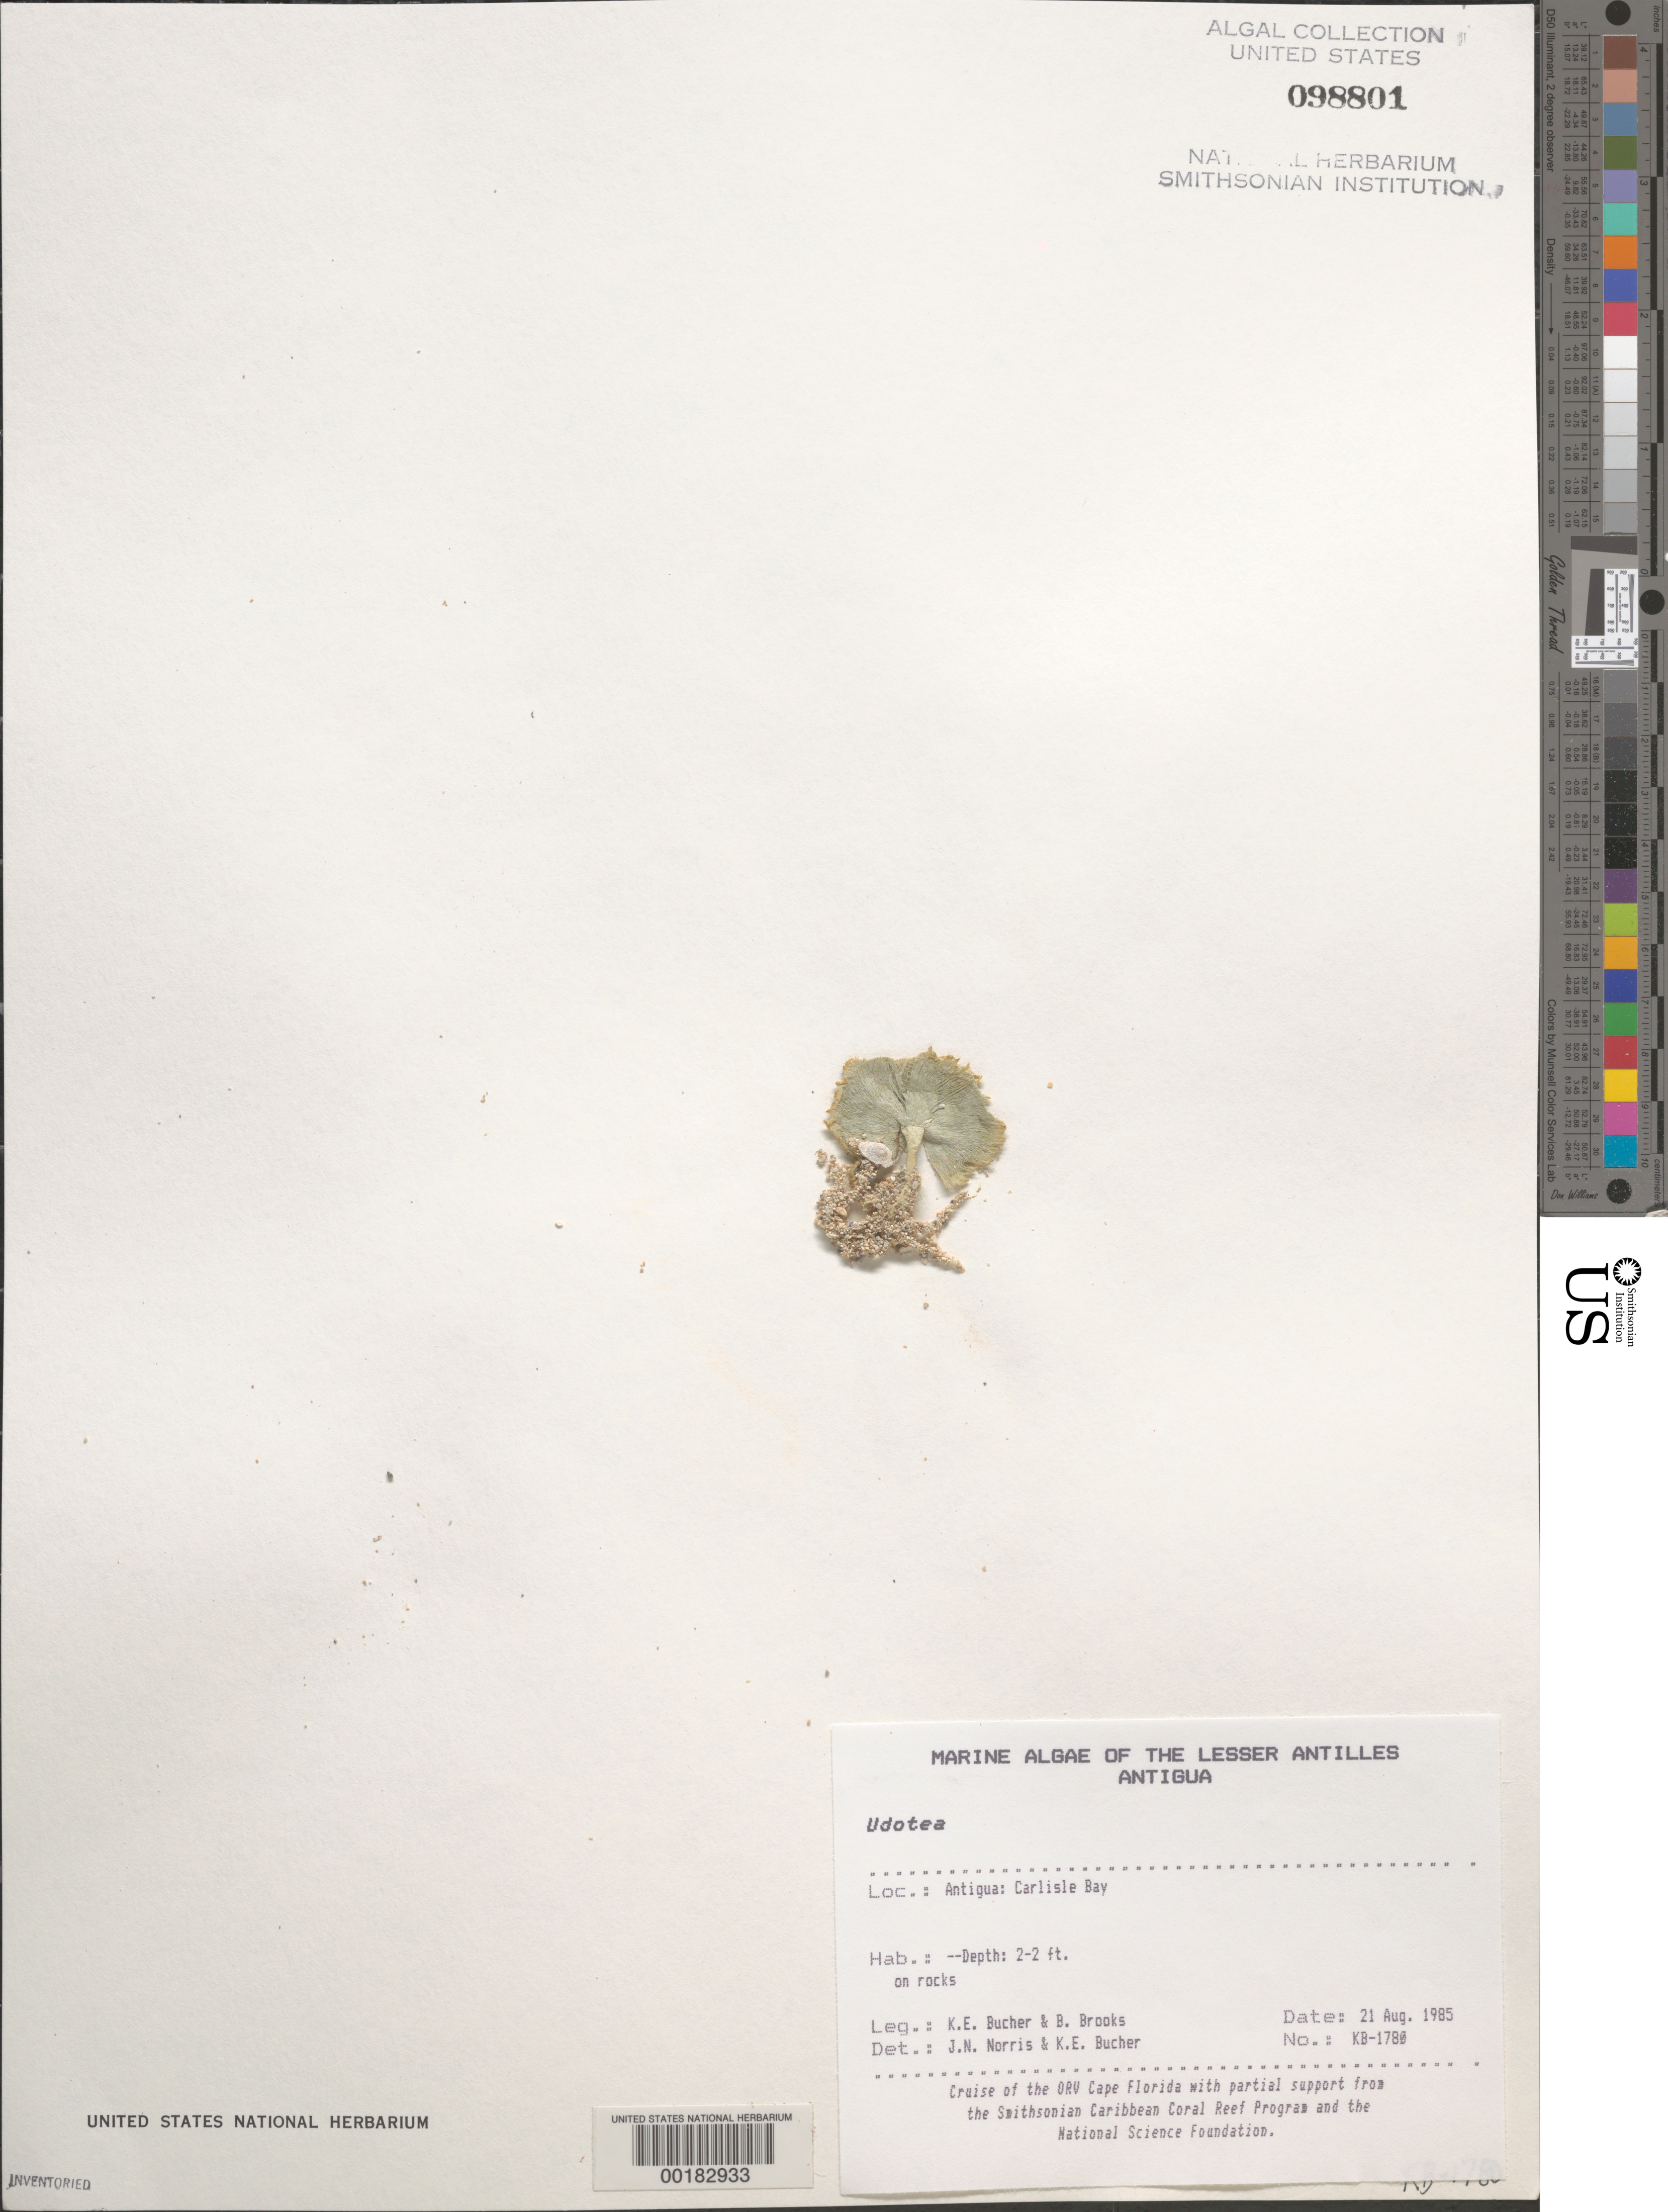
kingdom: Plantae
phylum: Chlorophyta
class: Ulvophyceae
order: Bryopsidales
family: Udoteaceae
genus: Udotea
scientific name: Udotea sp.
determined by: Norris, J. N.; Bucher, K. E.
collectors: K. E. Bucher & B. Brooks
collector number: KB-1780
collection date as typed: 21 Aug 1985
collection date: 1985-08-21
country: Antigua and Barbuda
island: Antigua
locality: Carlisle Bay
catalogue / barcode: US 98801